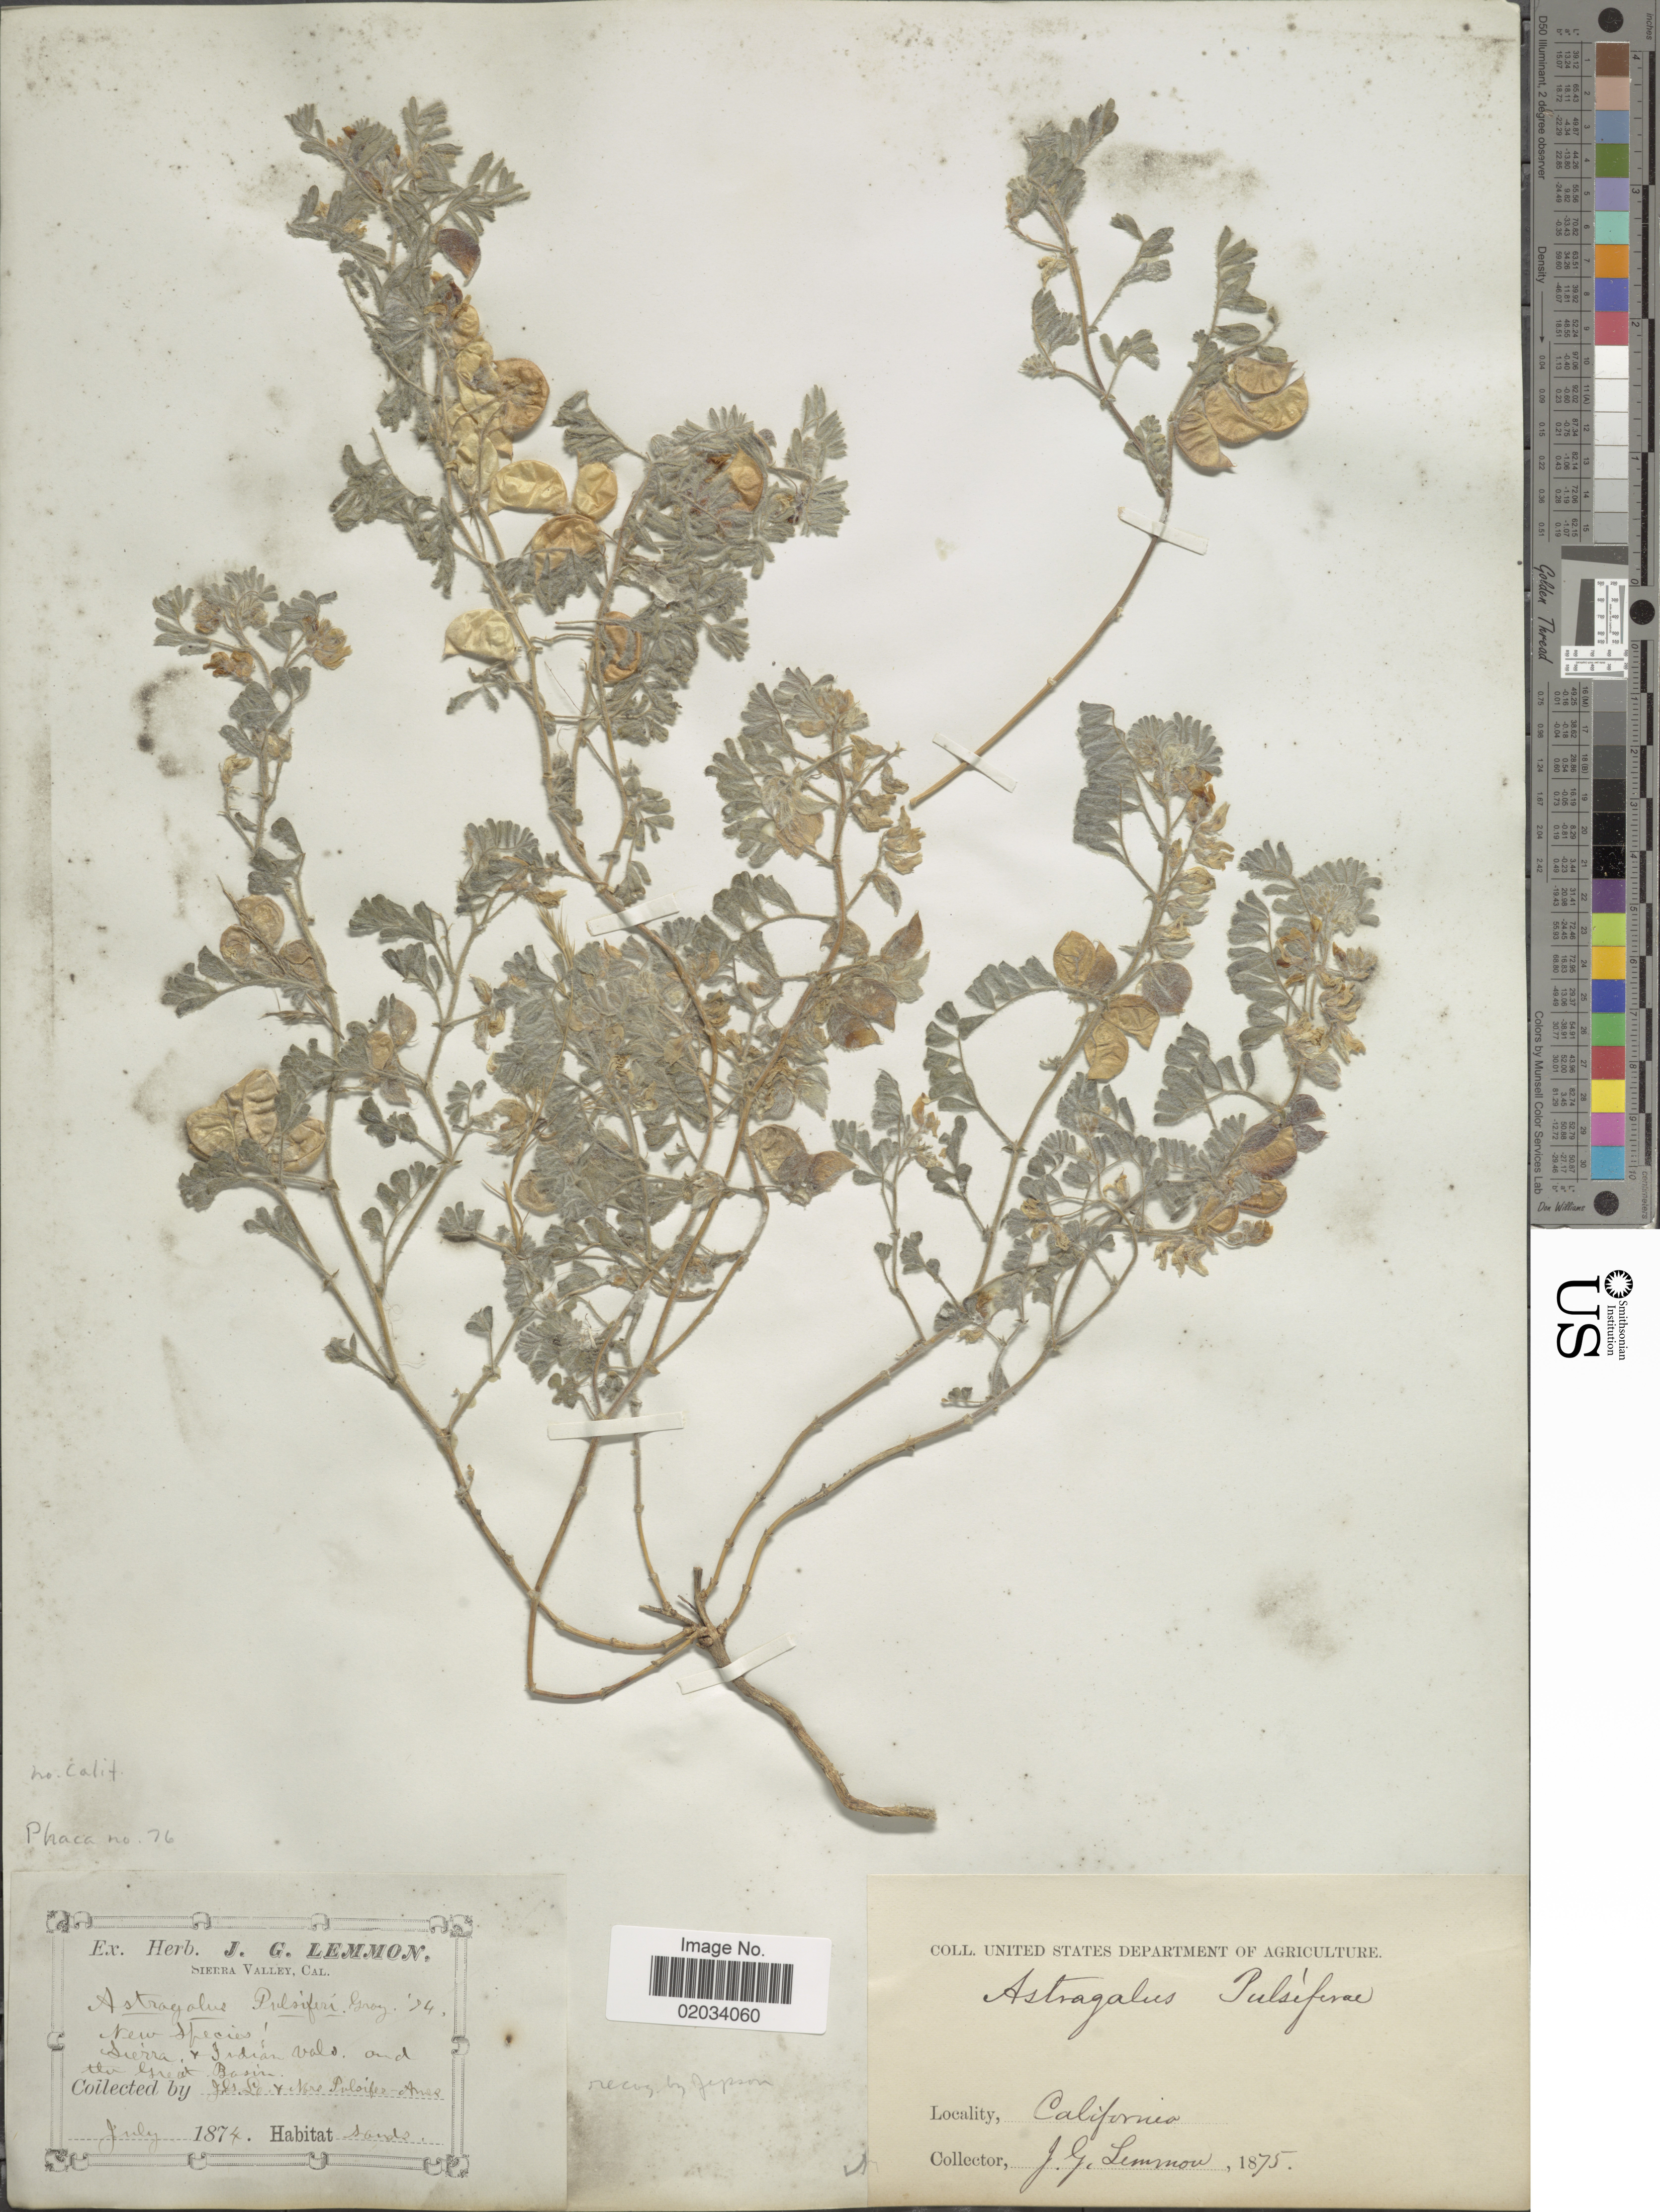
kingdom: Plantae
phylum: Tracheophyta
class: Magnoliopsida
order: Fabales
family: Fabaceae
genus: Astragalus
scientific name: Astragalus pulsiferae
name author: A. Gray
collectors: J. Lemmon & M. E. Ames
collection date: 1874-07/1875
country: United States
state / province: California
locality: Sierra Valley, Cal. Sierra Y Indian vals and the Great Basin